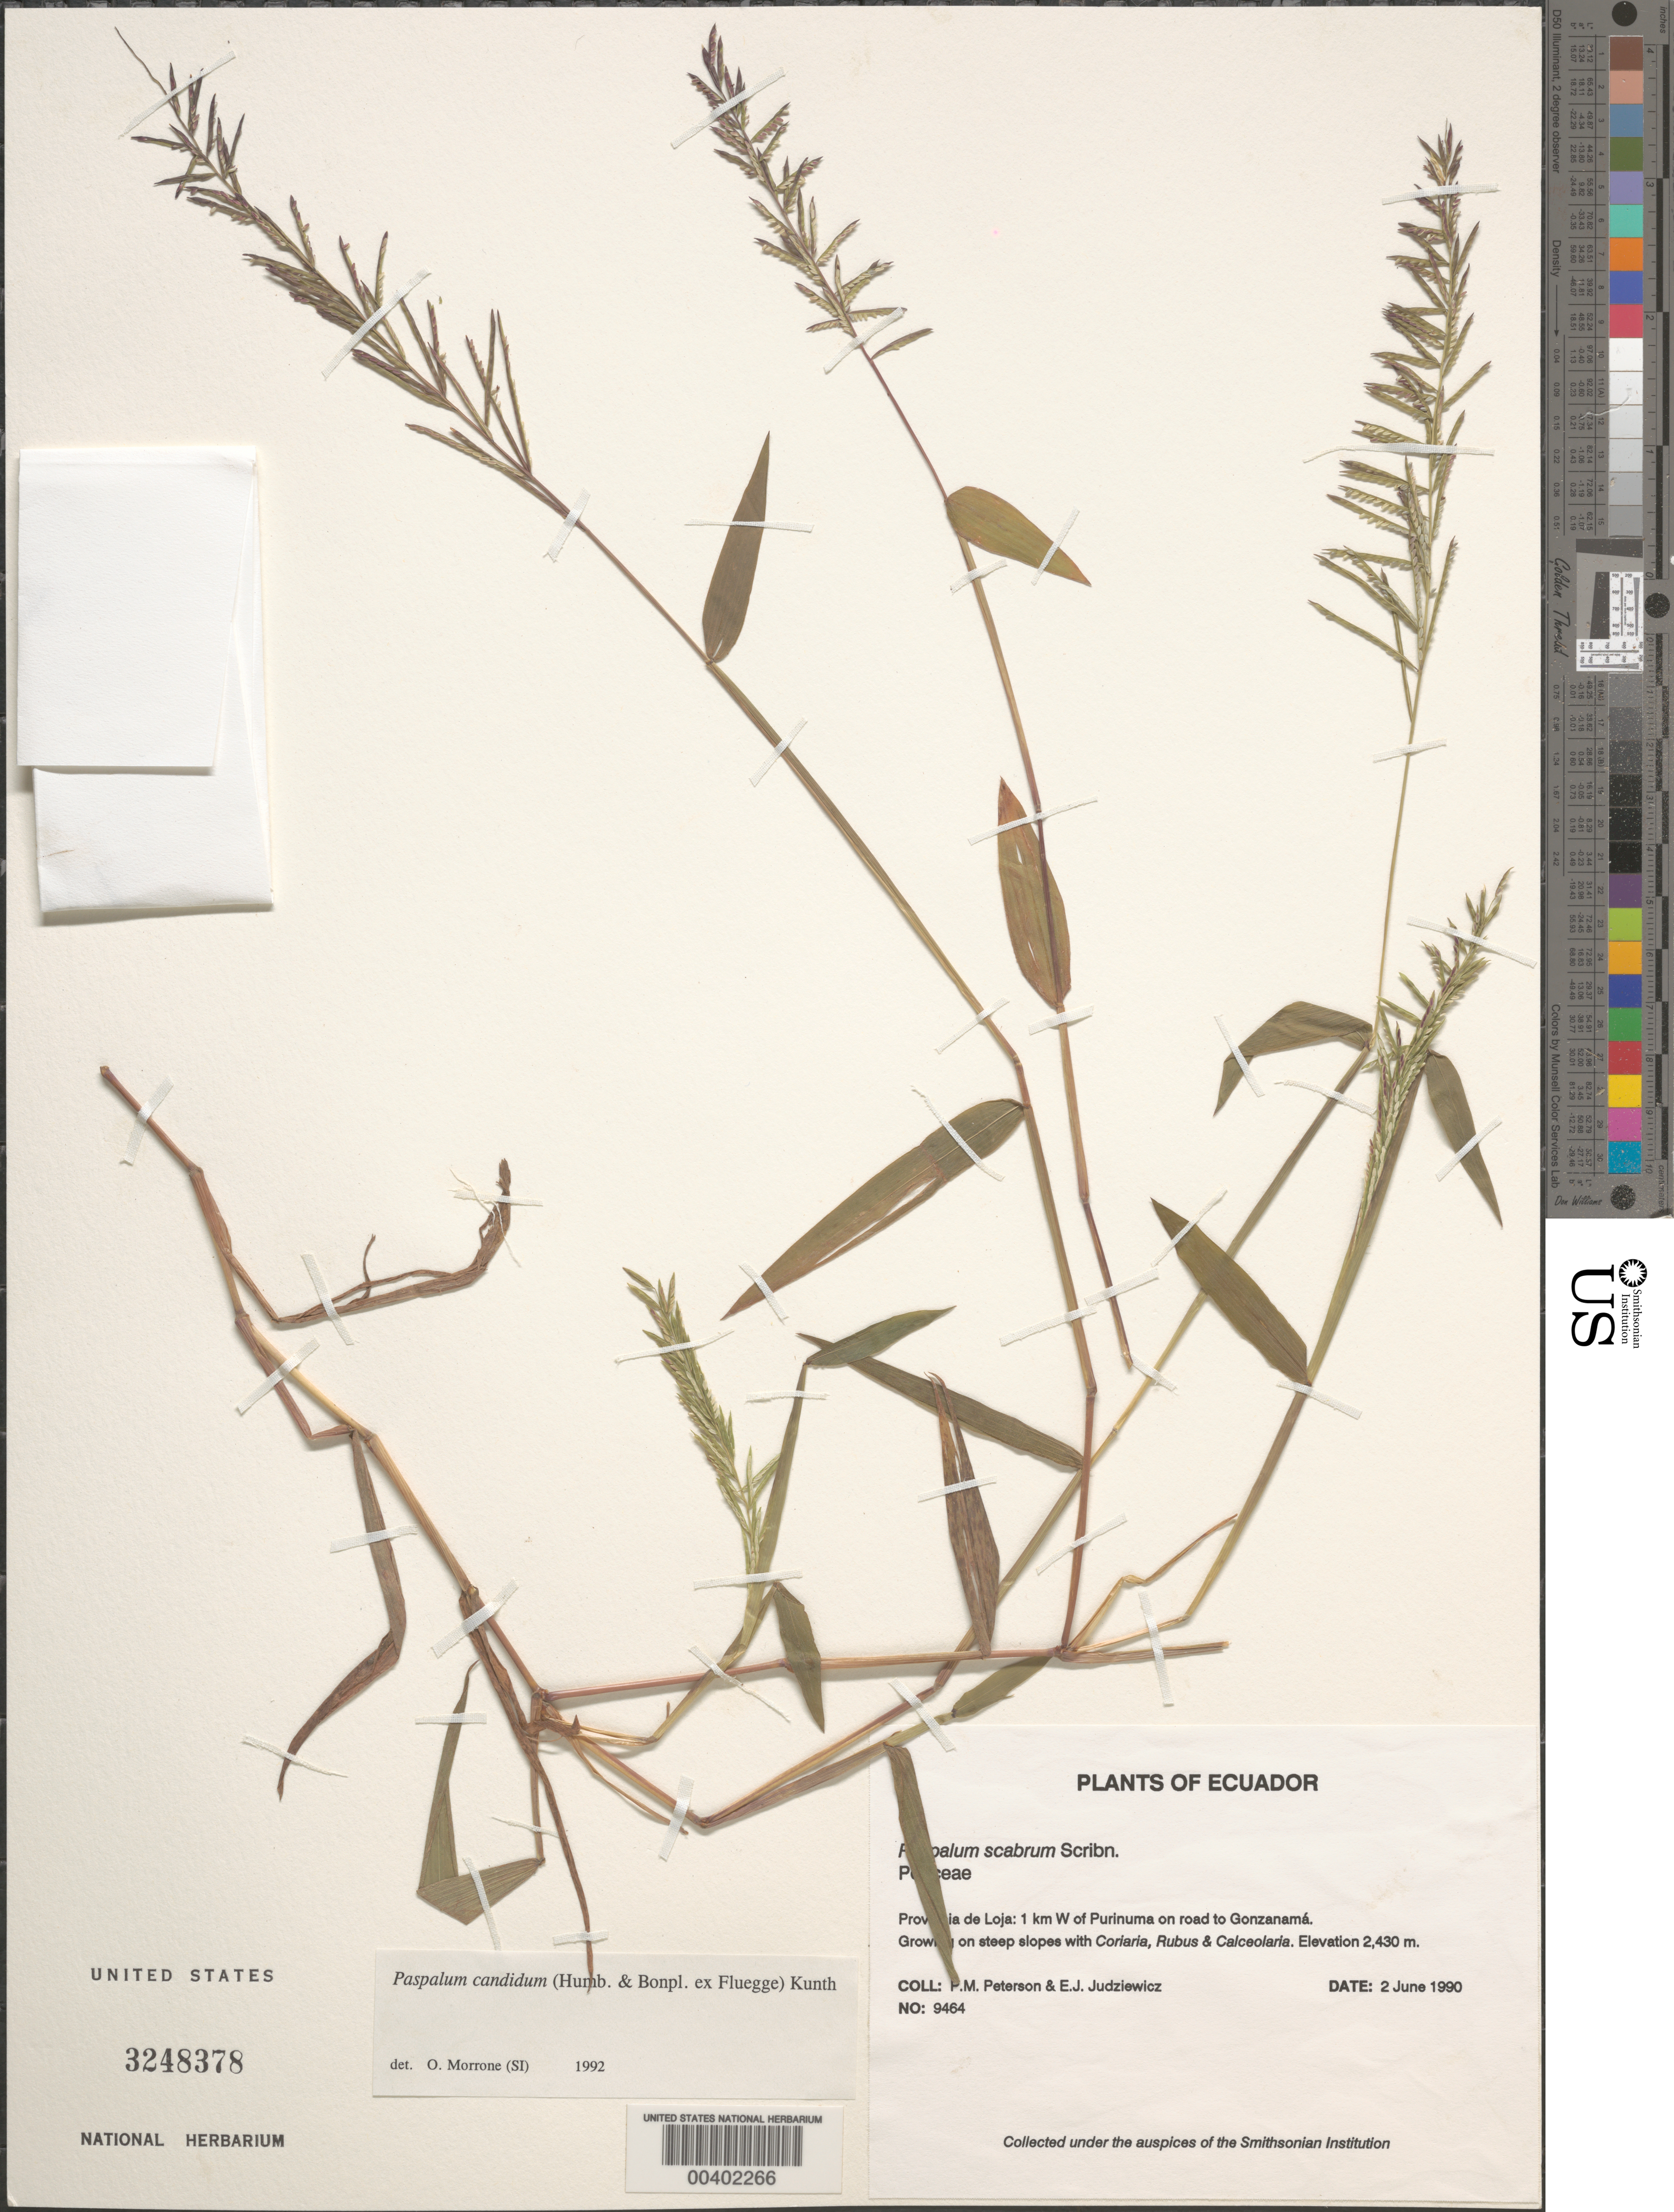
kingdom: Plantae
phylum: Tracheophyta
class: Liliopsida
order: Poales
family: Poaceae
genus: Paspalum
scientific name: Paspalum candidum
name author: (Humb. & Bonpl. ex Fleugge) Kunth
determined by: Morrone, O. N., (SI), Instituto de Botánica Darwinion (Argentina)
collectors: P. M. Peterson & E. J. Judziewicz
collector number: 09464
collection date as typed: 02 Jun 1990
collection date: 1990-06-02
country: Ecuador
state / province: Loja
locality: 1 km W of Purinuma on road to Gonzanamá.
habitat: Growing on steep slopes with Coriaria, Rubus & Calceolaria.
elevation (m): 2430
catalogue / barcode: US 3248378